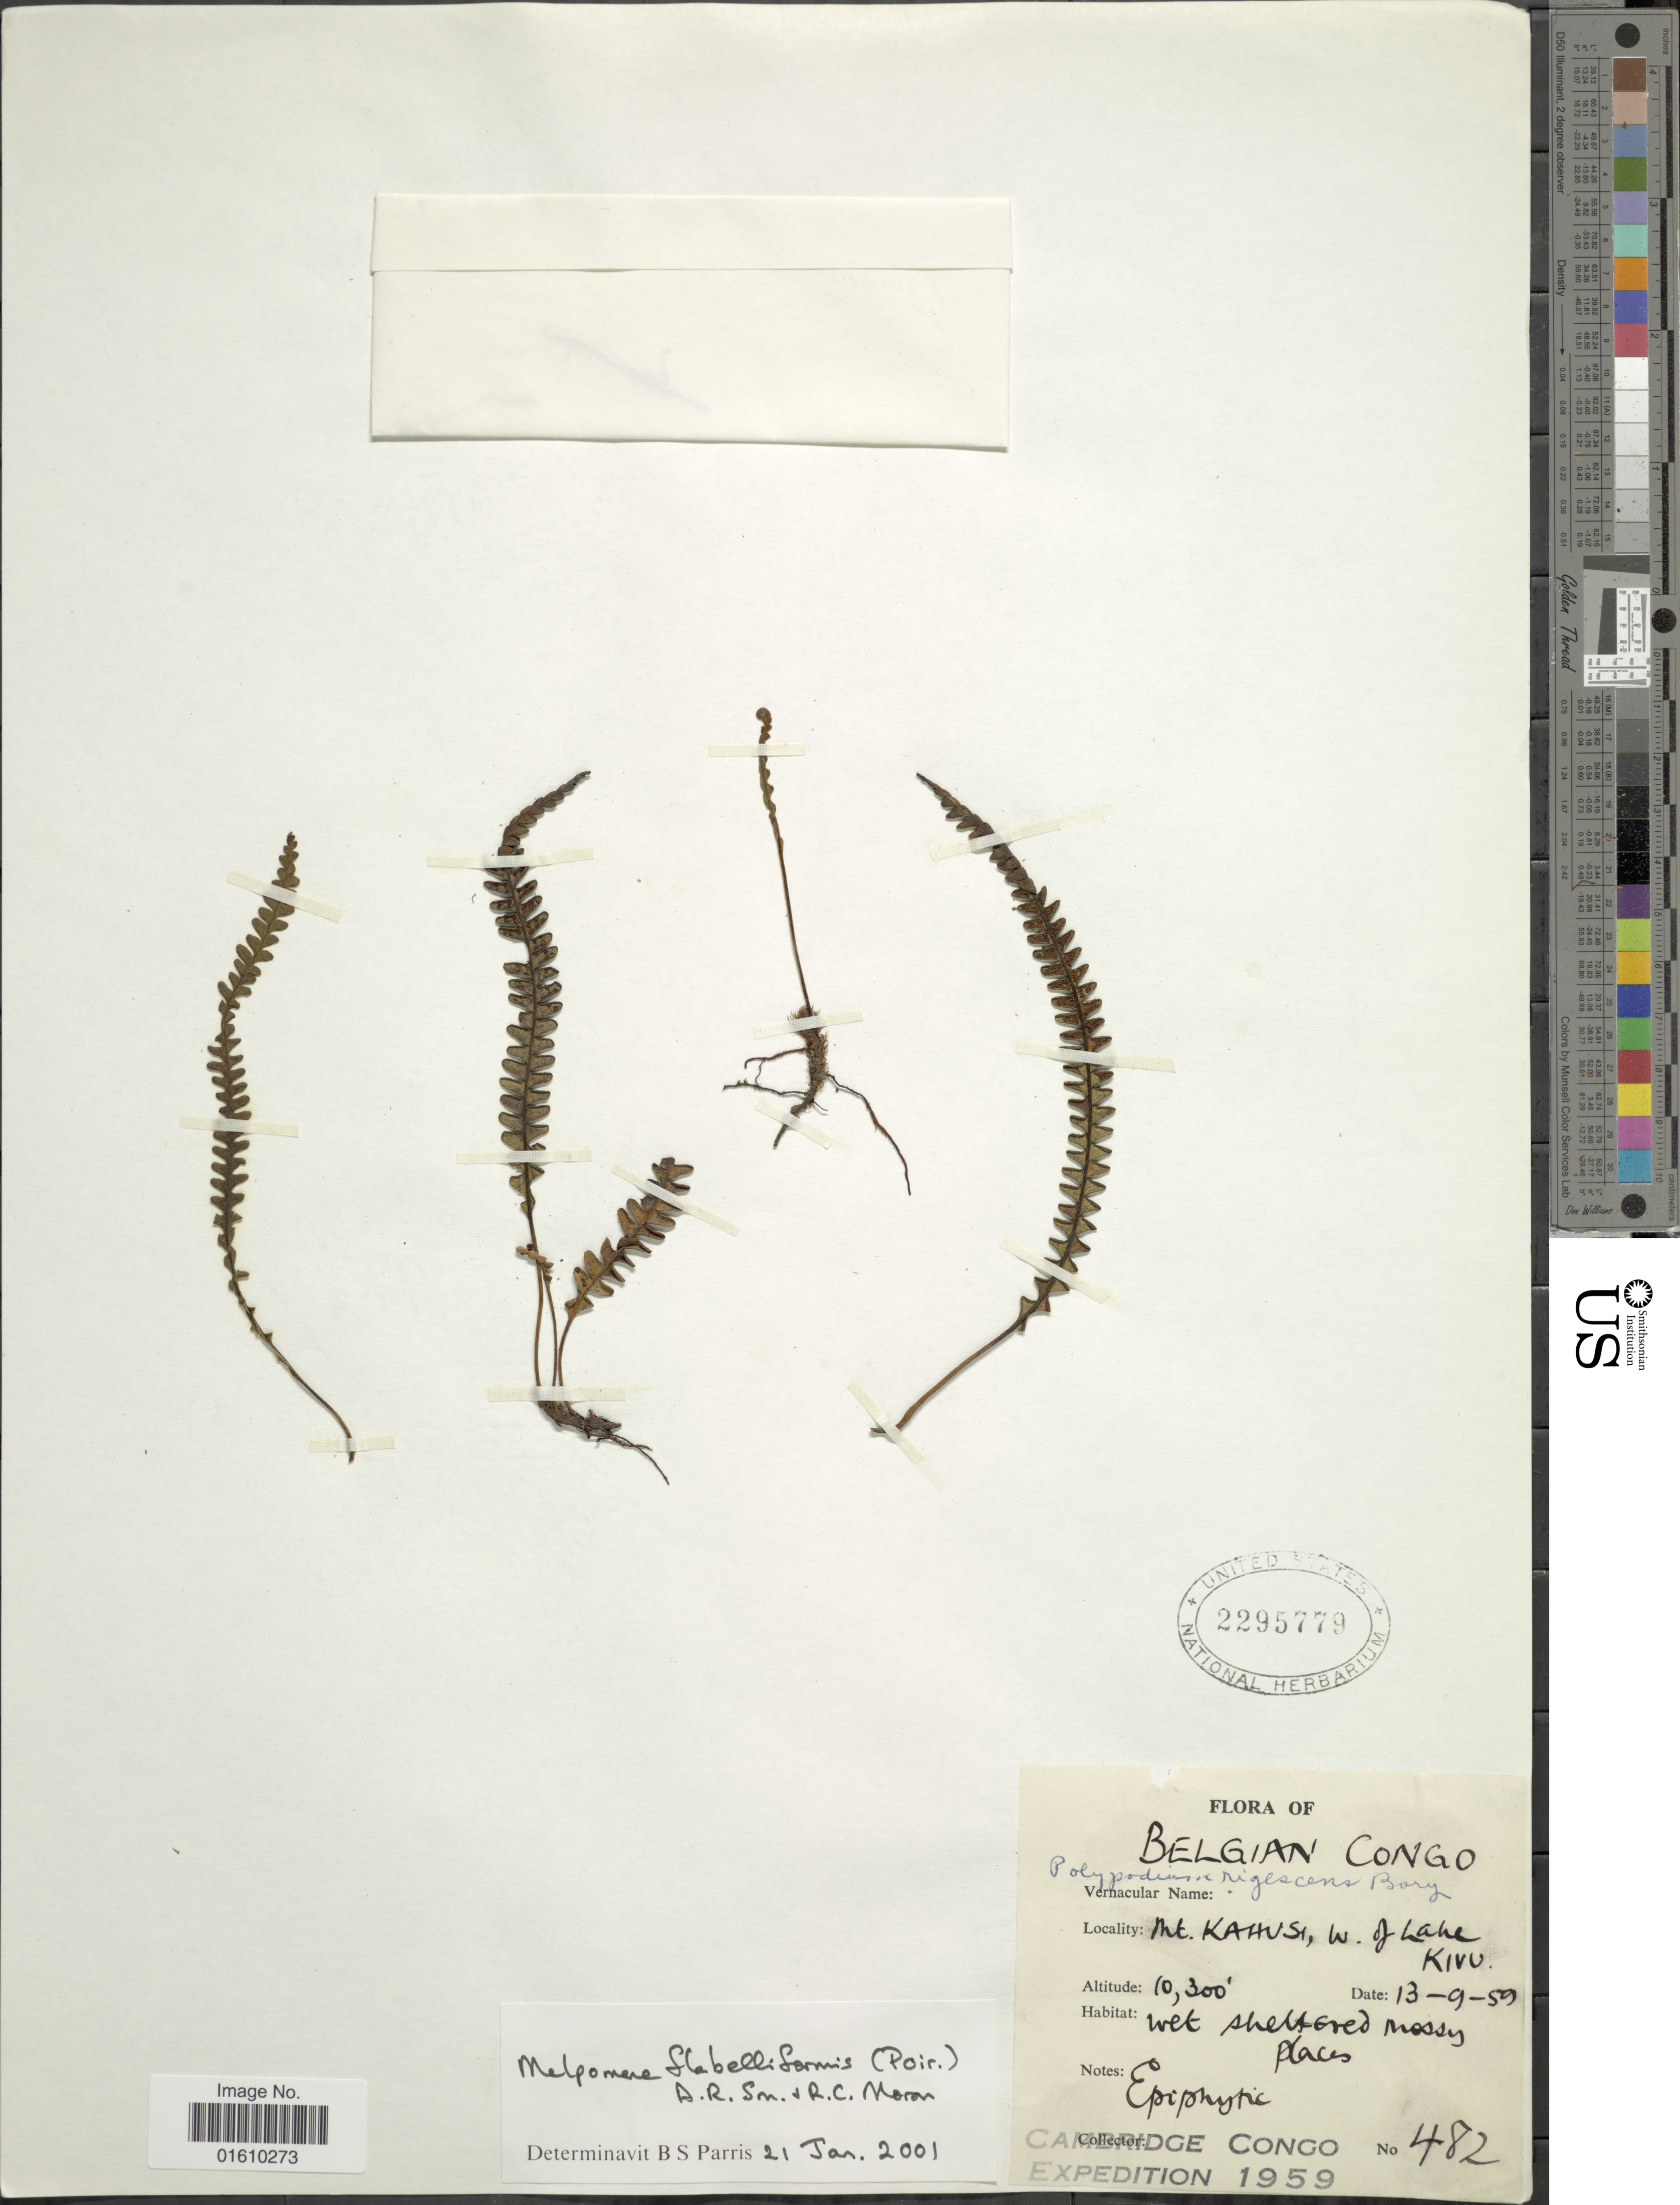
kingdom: Plantae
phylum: Tracheophyta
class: Polypodiopsida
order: Polypodiales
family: Polypodiaceae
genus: Melpomene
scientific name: Melpomene flabelliformis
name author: (Poir.) A.R. Sm. & R.C. Moran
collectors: Cambridge Congo Expedition 1959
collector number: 482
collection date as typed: Transcribed d/m/y: 13/9/59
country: Congo, Democratic Republic of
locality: Belgian Congo, Mt. Kahvsi, W. of Lake Kivu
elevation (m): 3139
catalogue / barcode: US 2295779